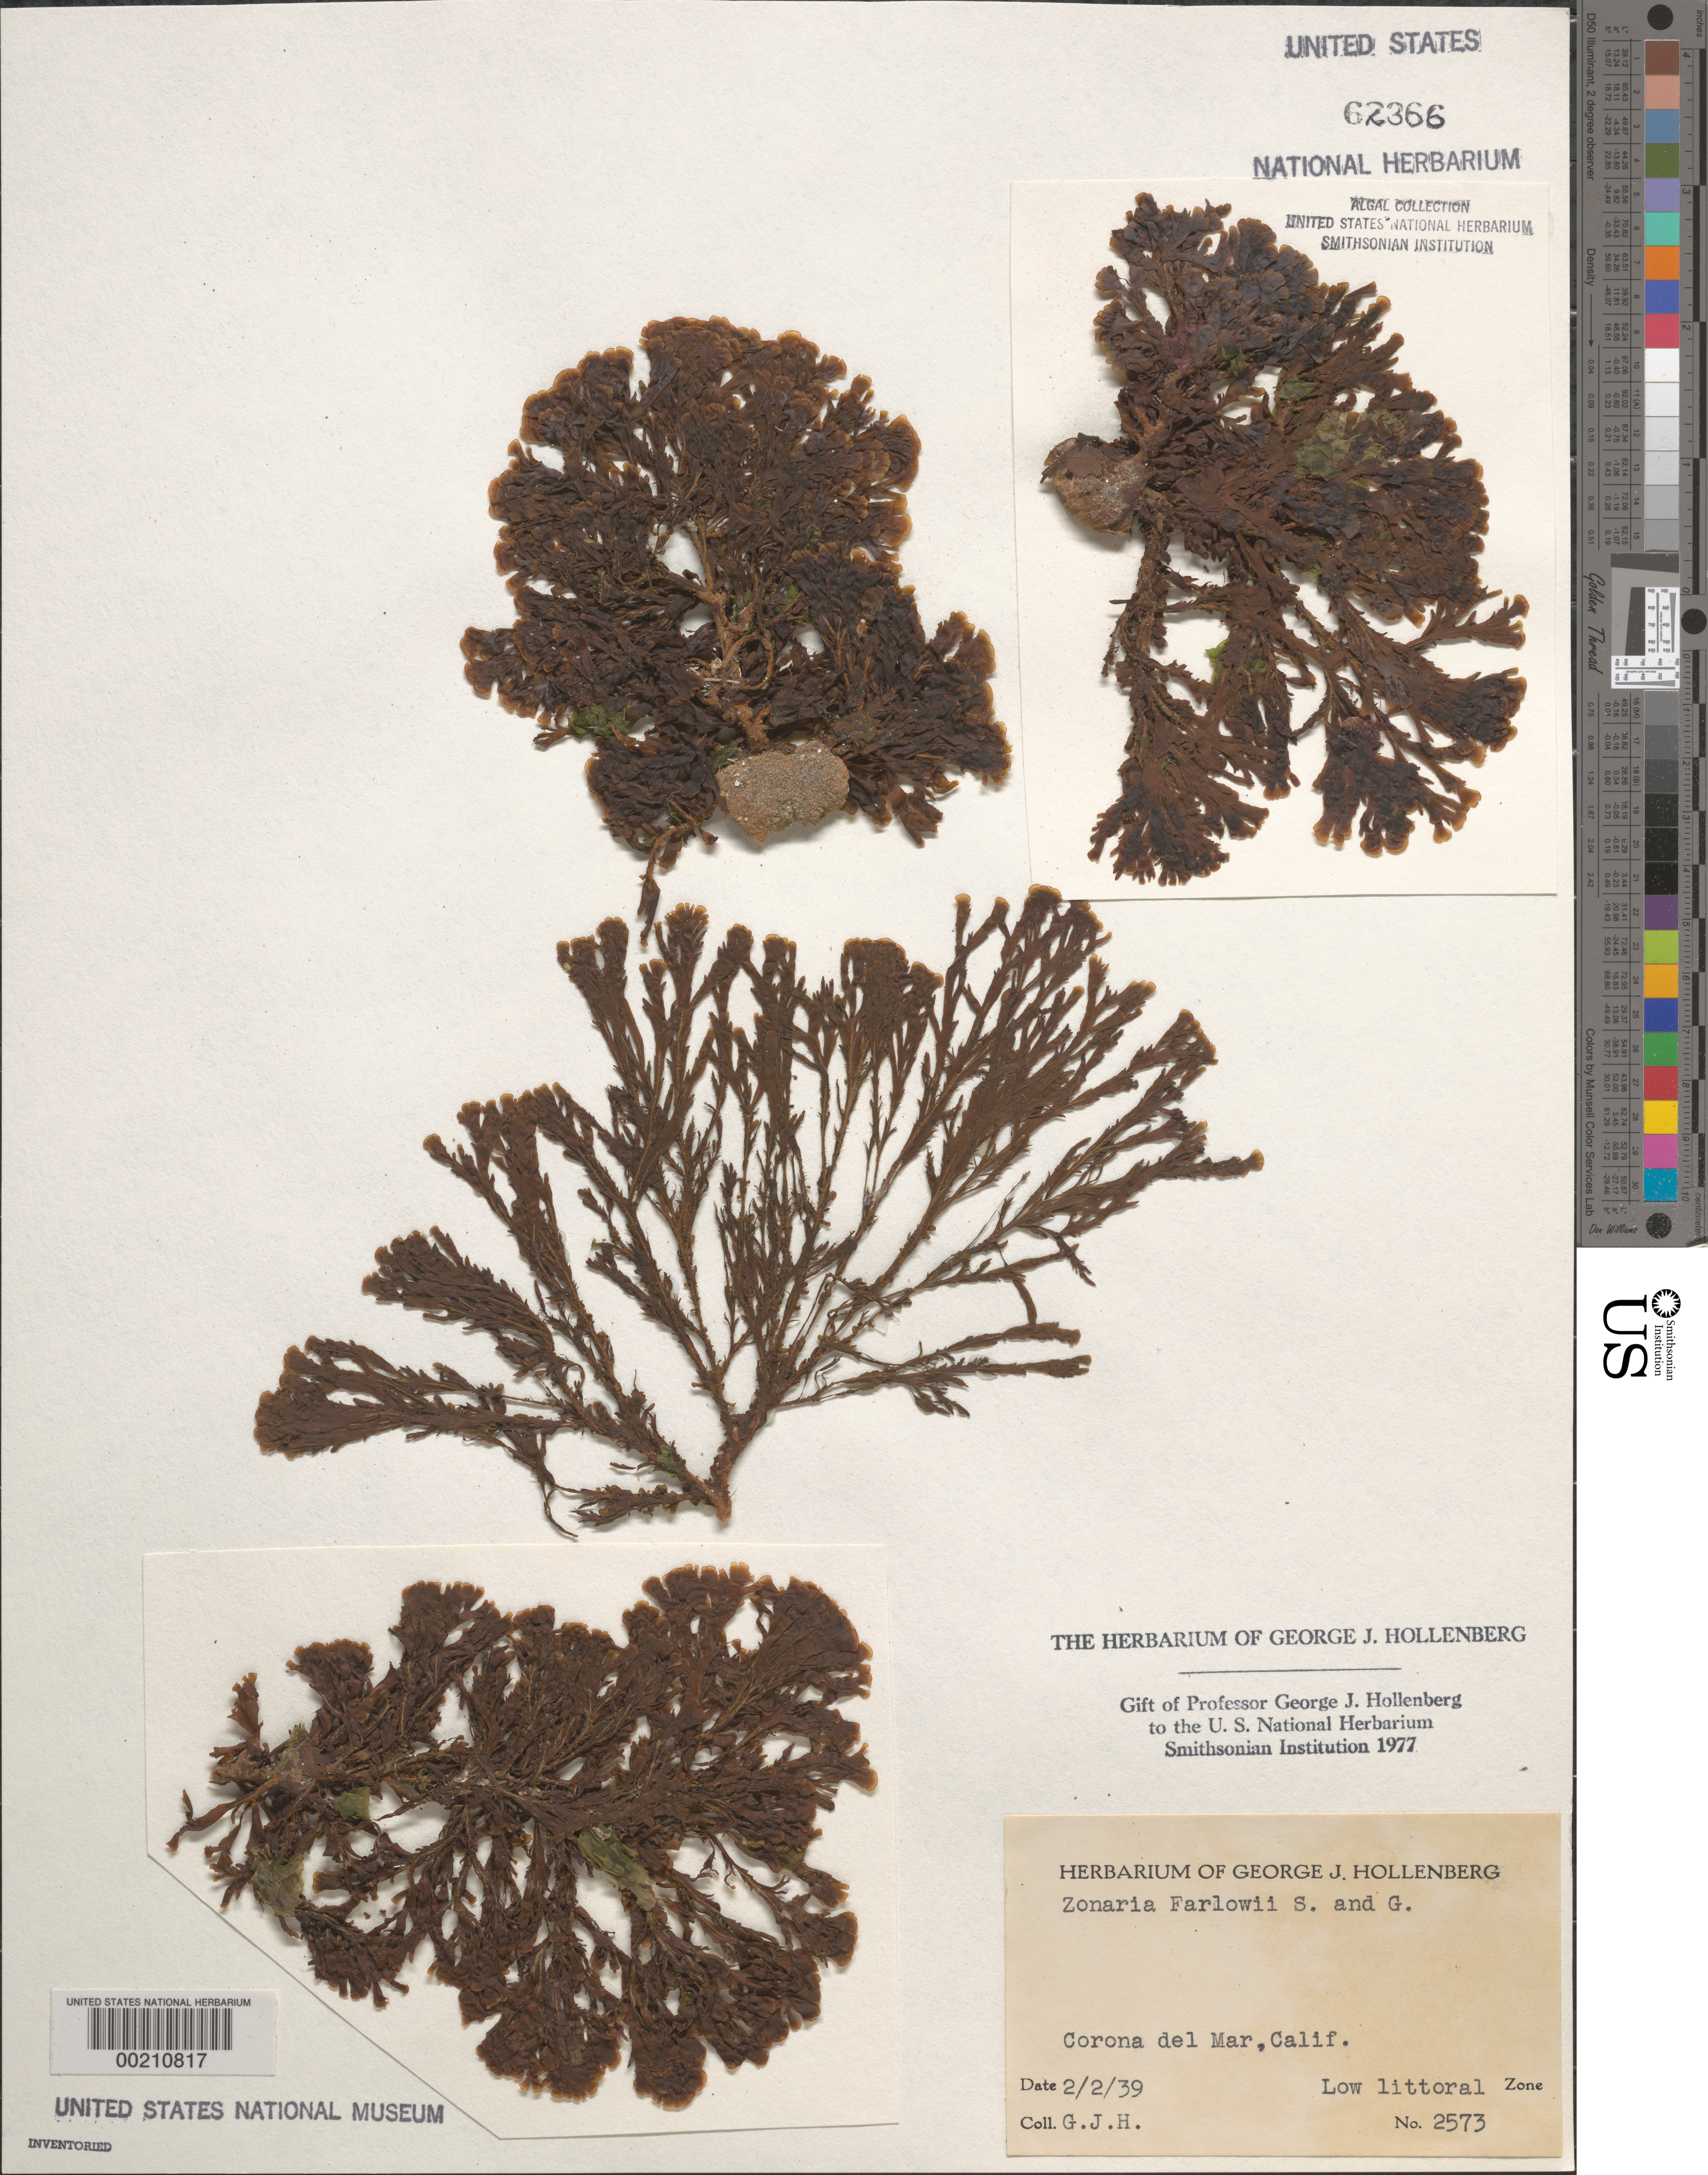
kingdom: Chromista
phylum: Ochrophyta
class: Phaeophyceae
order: Dictyotales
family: Dictyotaceae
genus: Zonaria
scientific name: Zonaria farlowii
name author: Setch. & N.L. Gardner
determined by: Hollenberg, George J.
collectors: G. Hollenberg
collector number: GJH 2573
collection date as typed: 02 Feb 1939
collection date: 1939-02-02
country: United States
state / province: California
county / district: Orange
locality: Corona del Mar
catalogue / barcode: US 62366